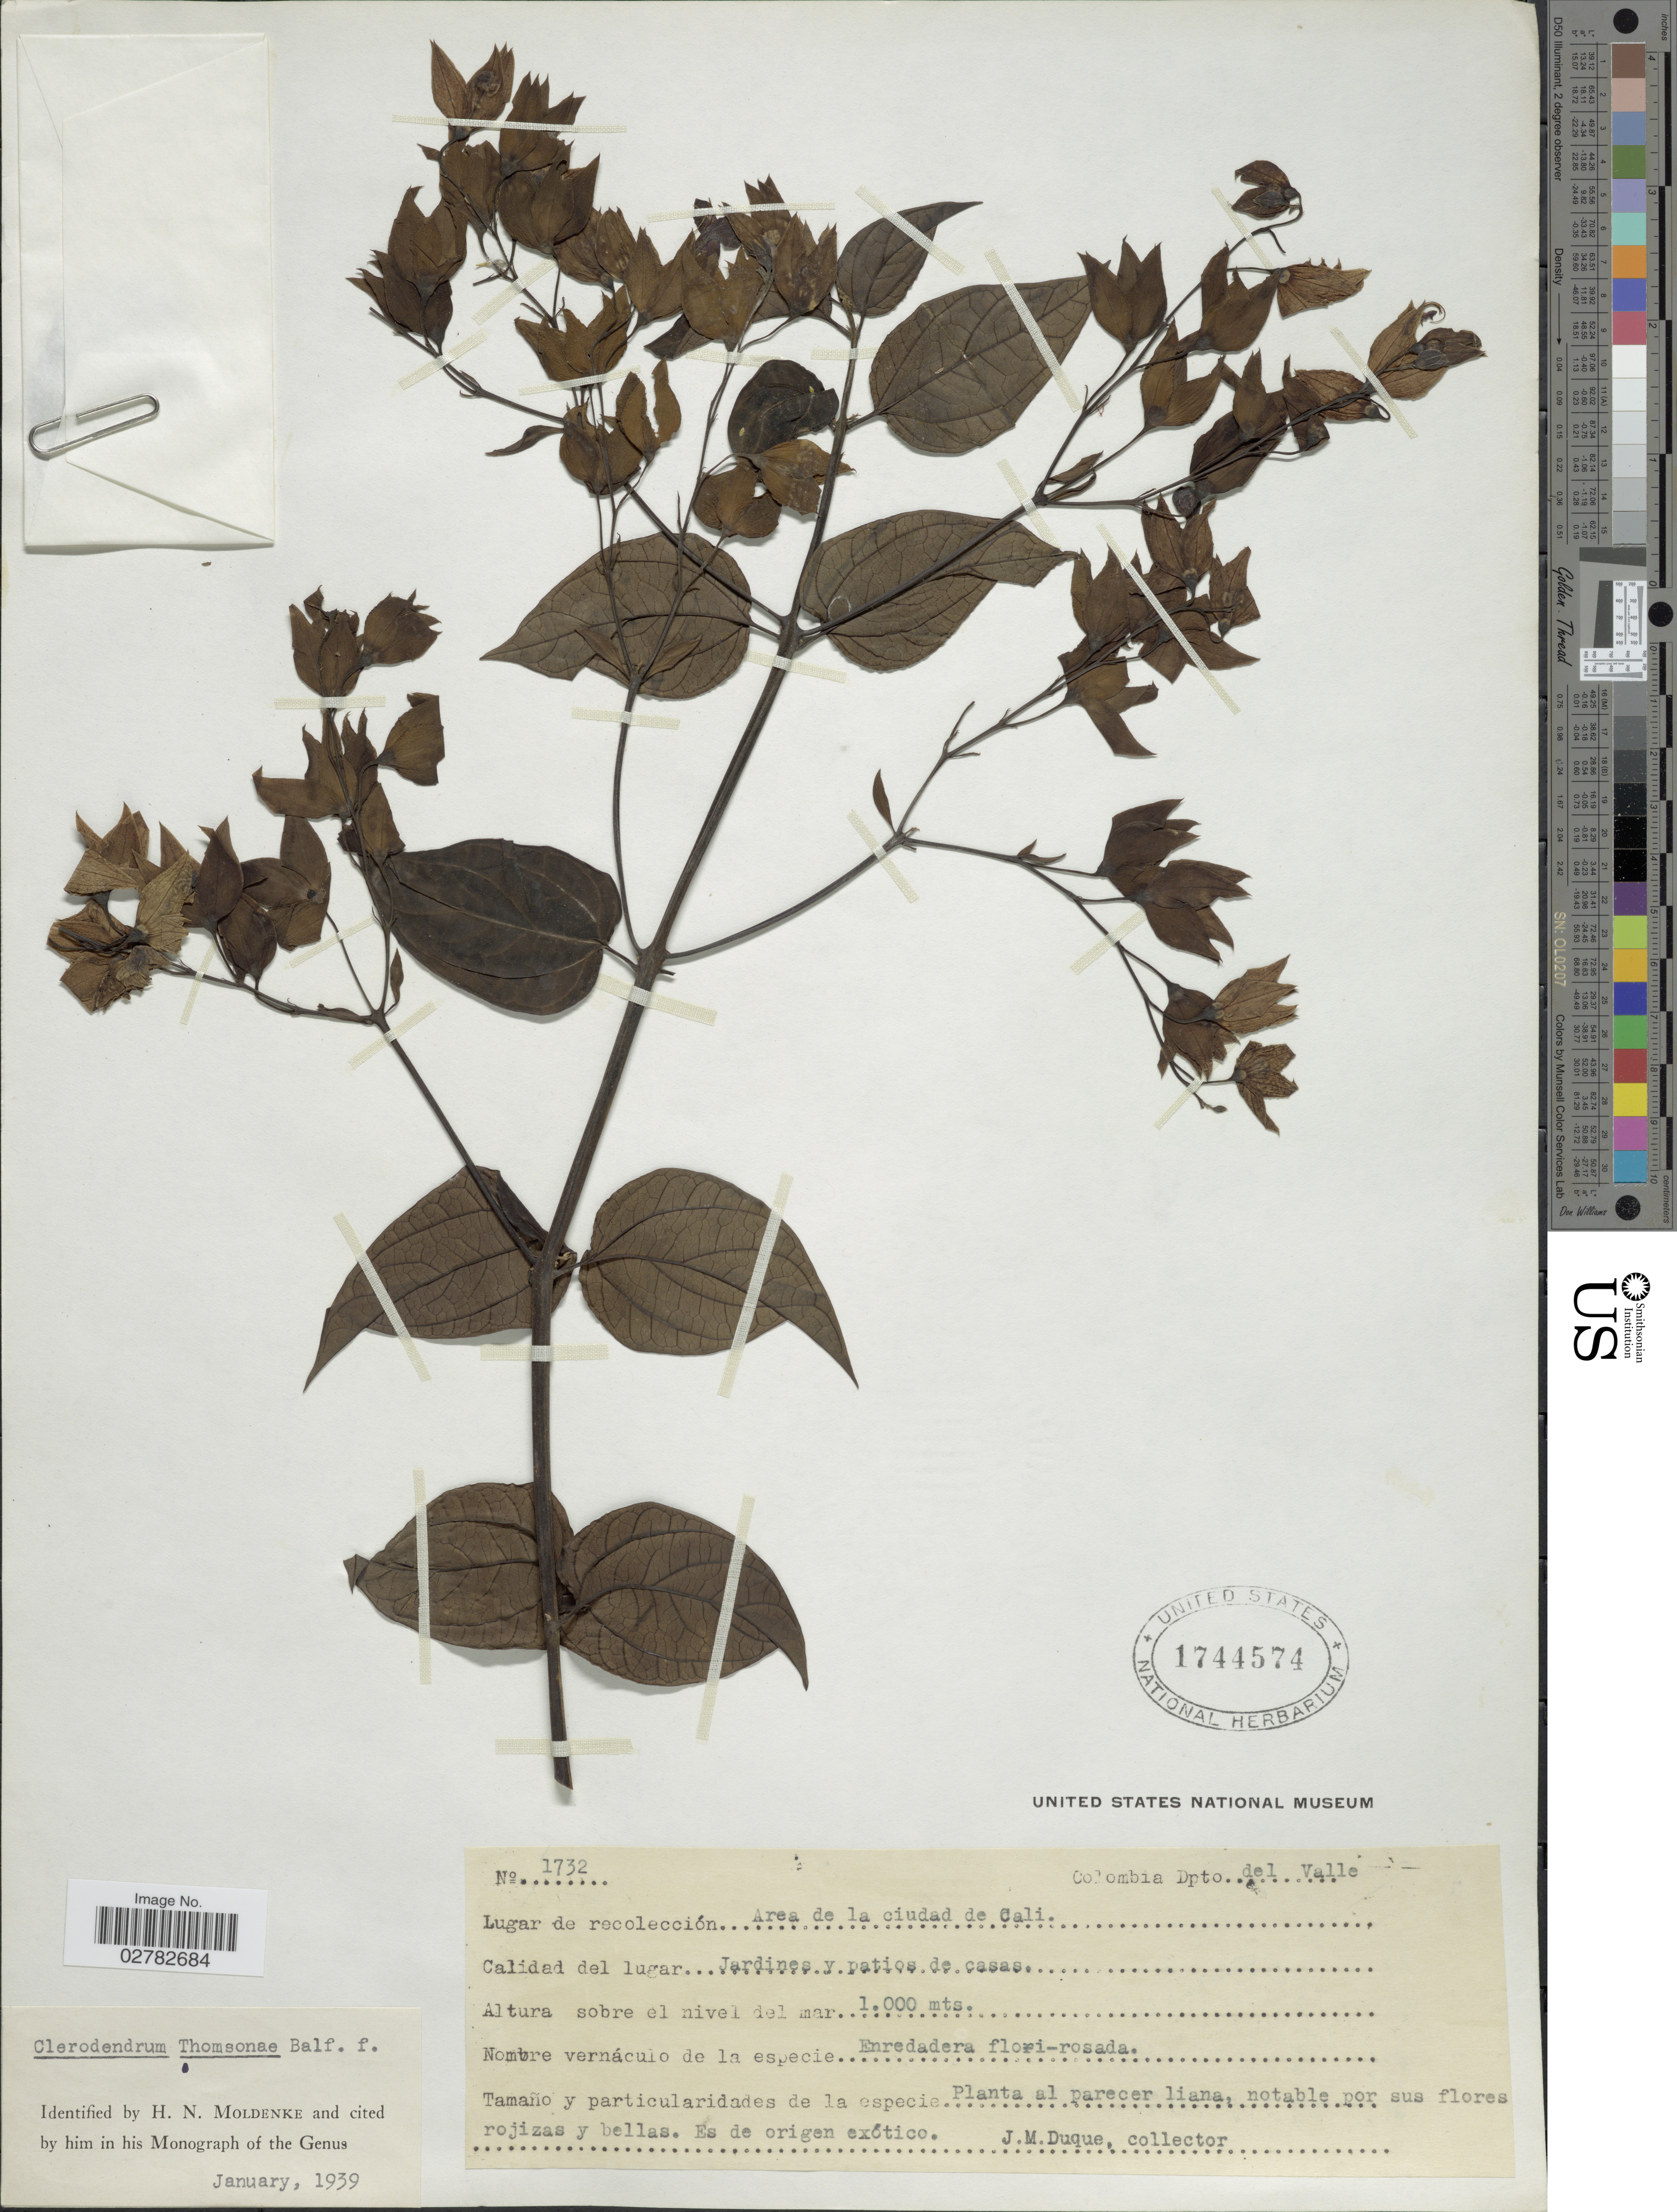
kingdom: Plantae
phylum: Tracheophyta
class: Magnoliopsida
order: Lamiales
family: Lamiaceae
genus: Clerodendrum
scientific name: Clerodendrum thomsoniae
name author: Balf.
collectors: J. Duque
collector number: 1732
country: Colombia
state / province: Valle del Cauca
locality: Dpto del Valle. Area de la ciudad de Cali.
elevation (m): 1000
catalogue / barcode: US 1744574